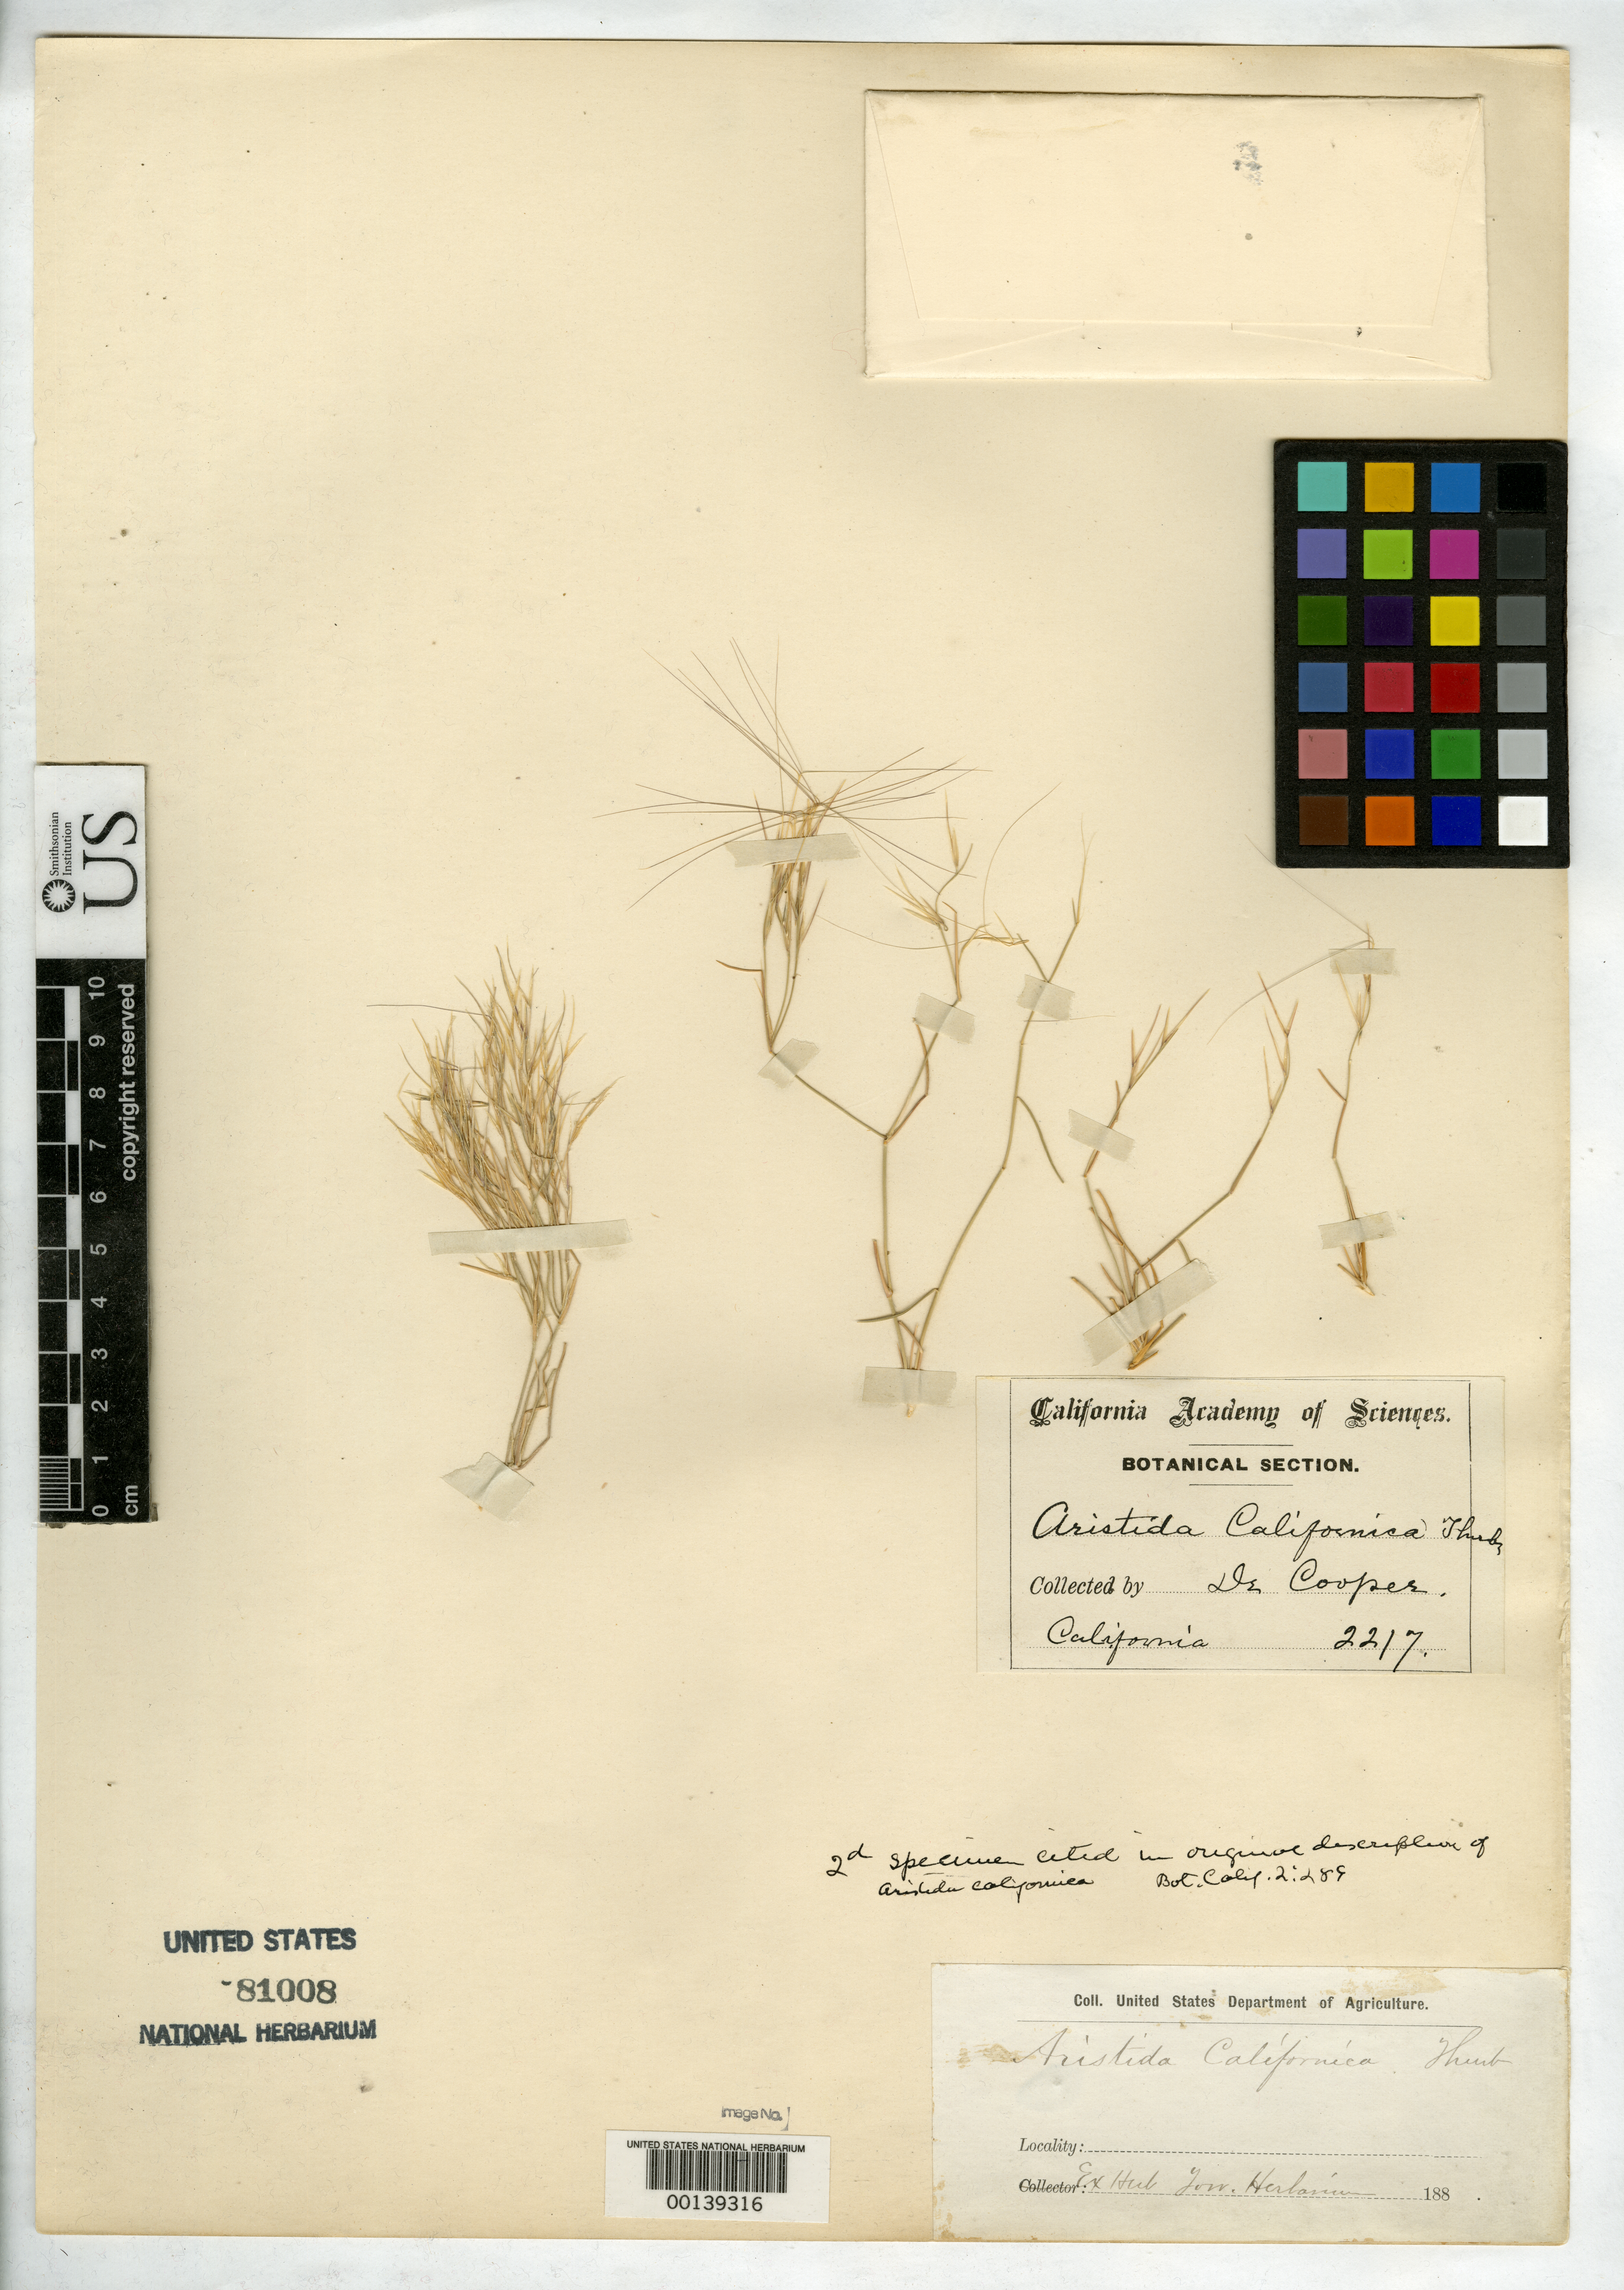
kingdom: Plantae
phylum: Tracheophyta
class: Liliopsida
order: Poales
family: Poaceae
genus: Aristida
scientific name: Aristida californica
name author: Thurb. in S. Watson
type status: Syntype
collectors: J. G. Cooper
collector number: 2217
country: United States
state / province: California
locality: Colorado Desert.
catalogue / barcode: US 81008